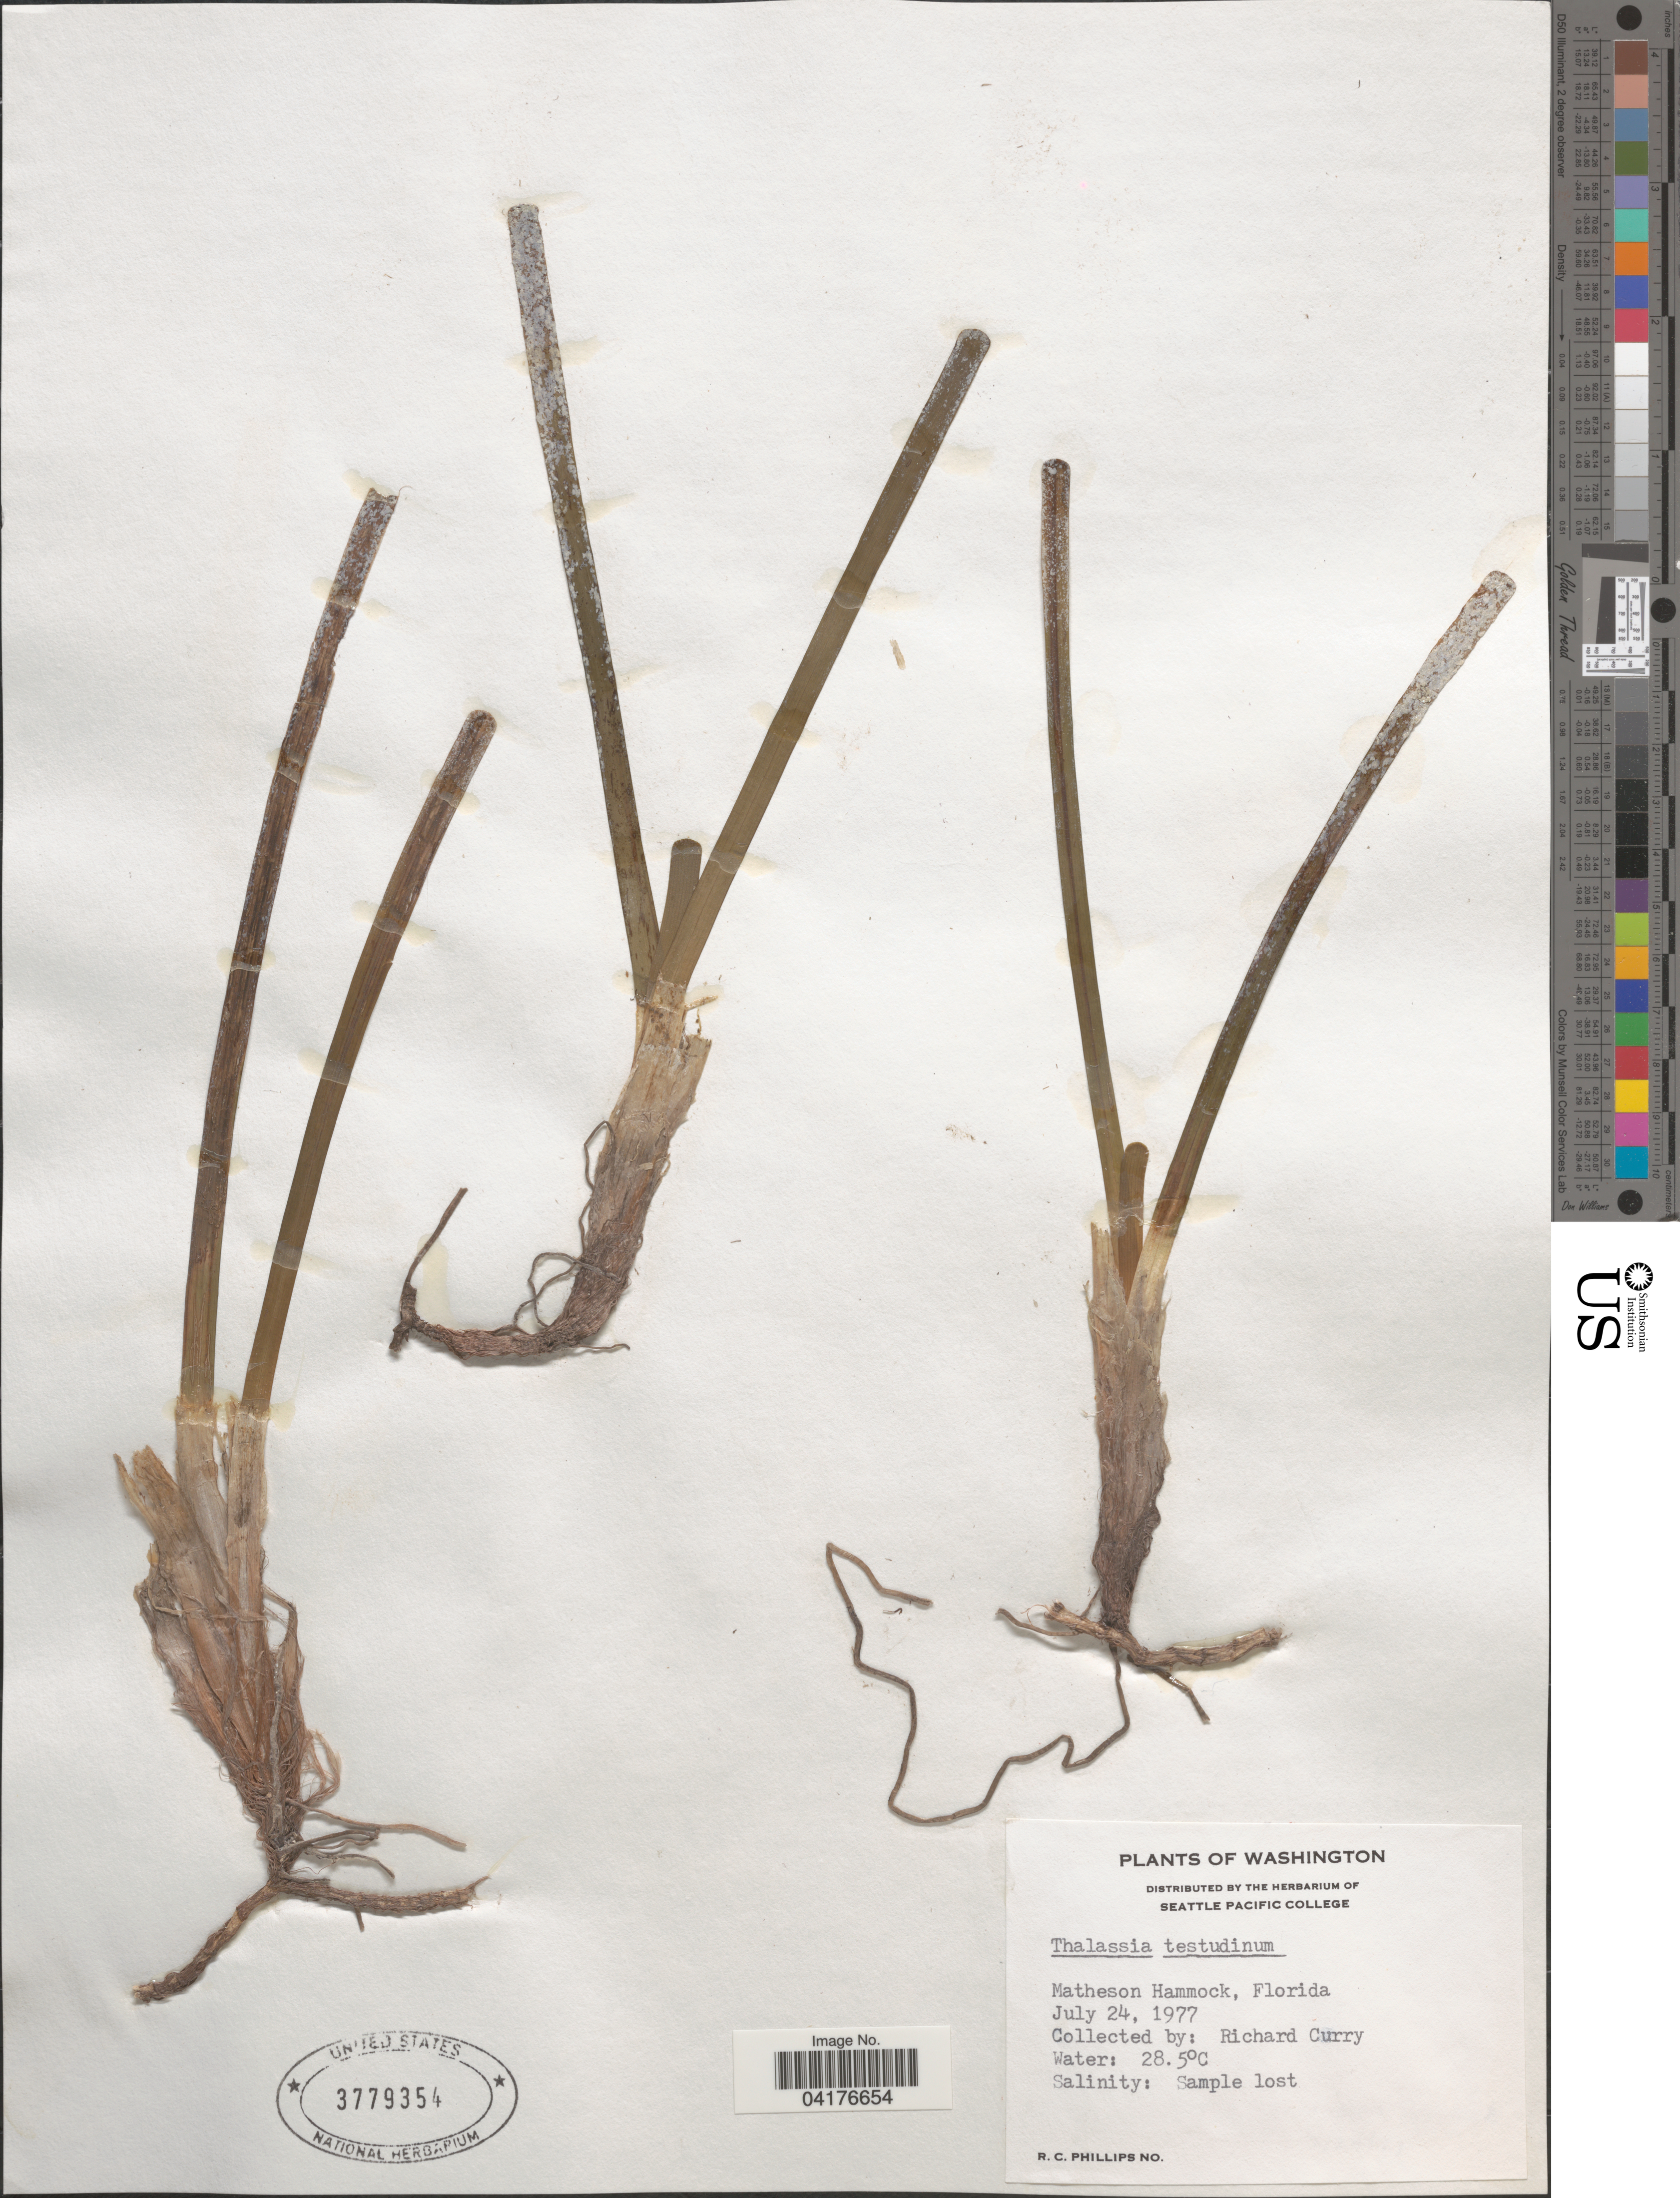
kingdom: Plantae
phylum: Tracheophyta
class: Liliopsida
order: Alismatales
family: Hydrocharitaceae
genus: Thalassia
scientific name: Thalassia testudinum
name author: Banks & Sol. ex K.D. Koenig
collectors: R. Curry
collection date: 1977-07-24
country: United States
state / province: Florida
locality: Matheson Hammock.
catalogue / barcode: US 3779354